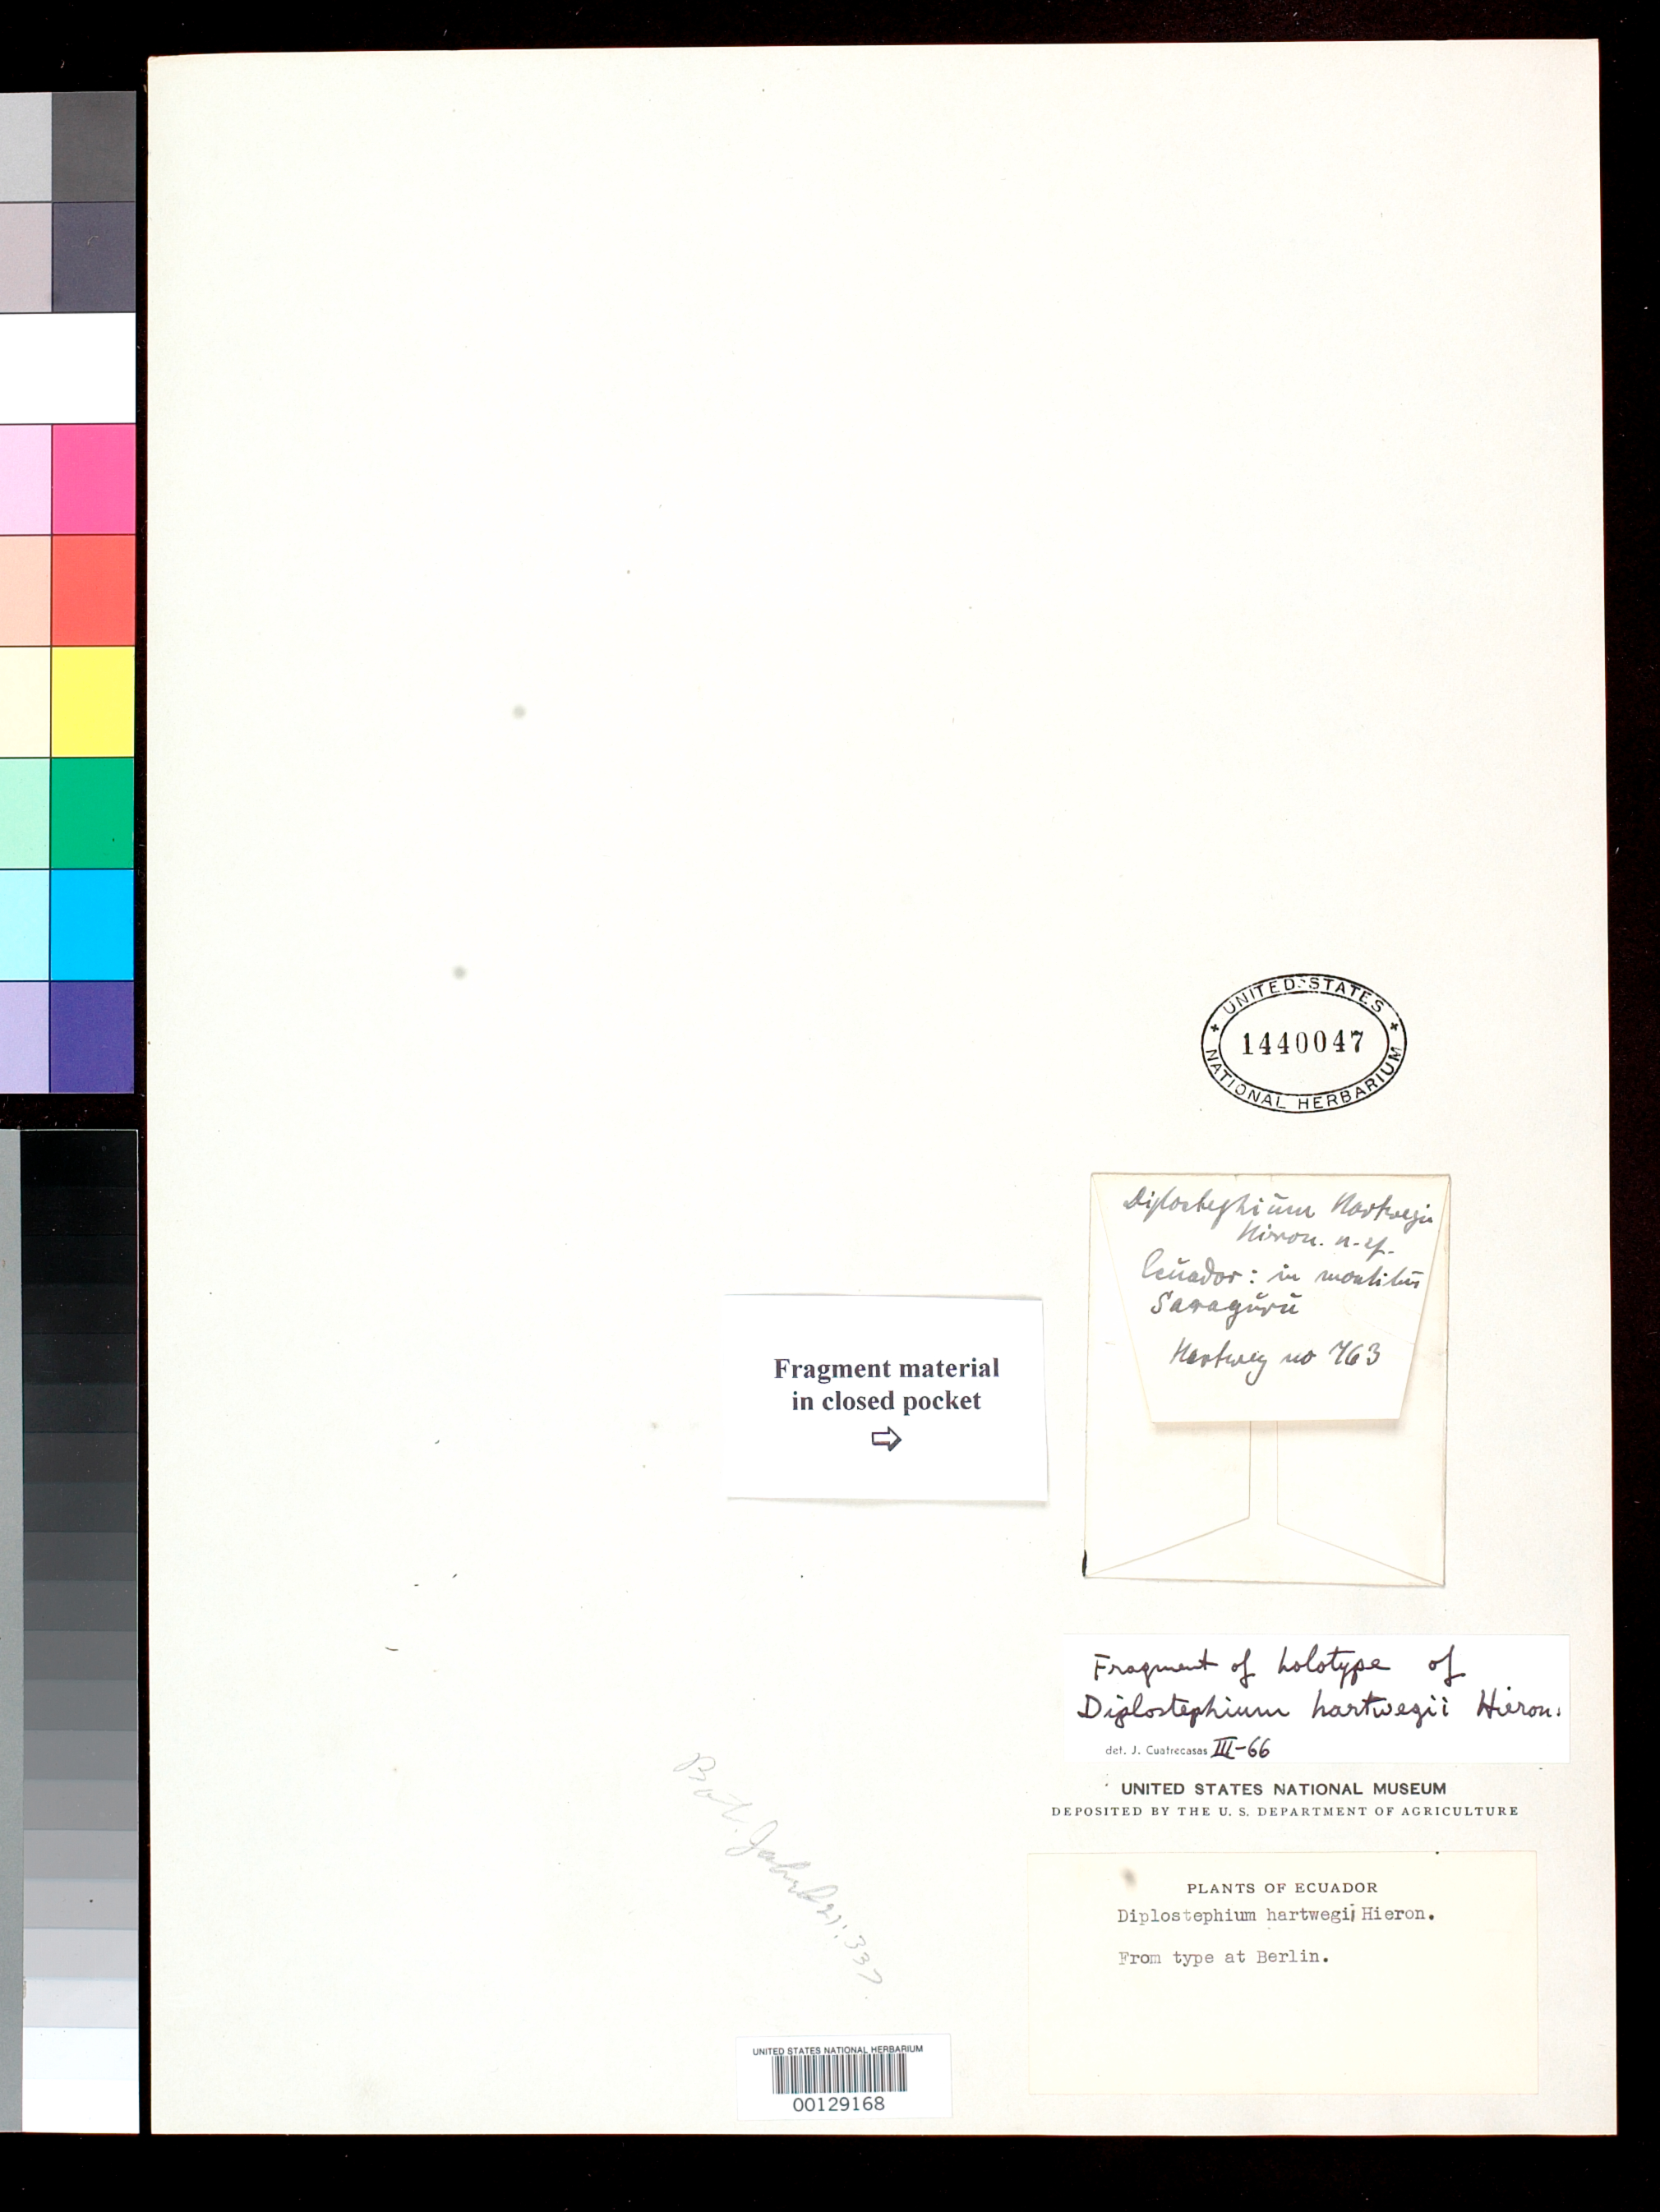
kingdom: Plantae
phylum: Tracheophyta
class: Magnoliopsida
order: Asterales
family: Asteraceae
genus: Diplostephium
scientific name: Diplostephium hartwegii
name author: Hieron.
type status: Type Fragment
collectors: K. Hartweg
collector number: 763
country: Colombia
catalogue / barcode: US 1440047